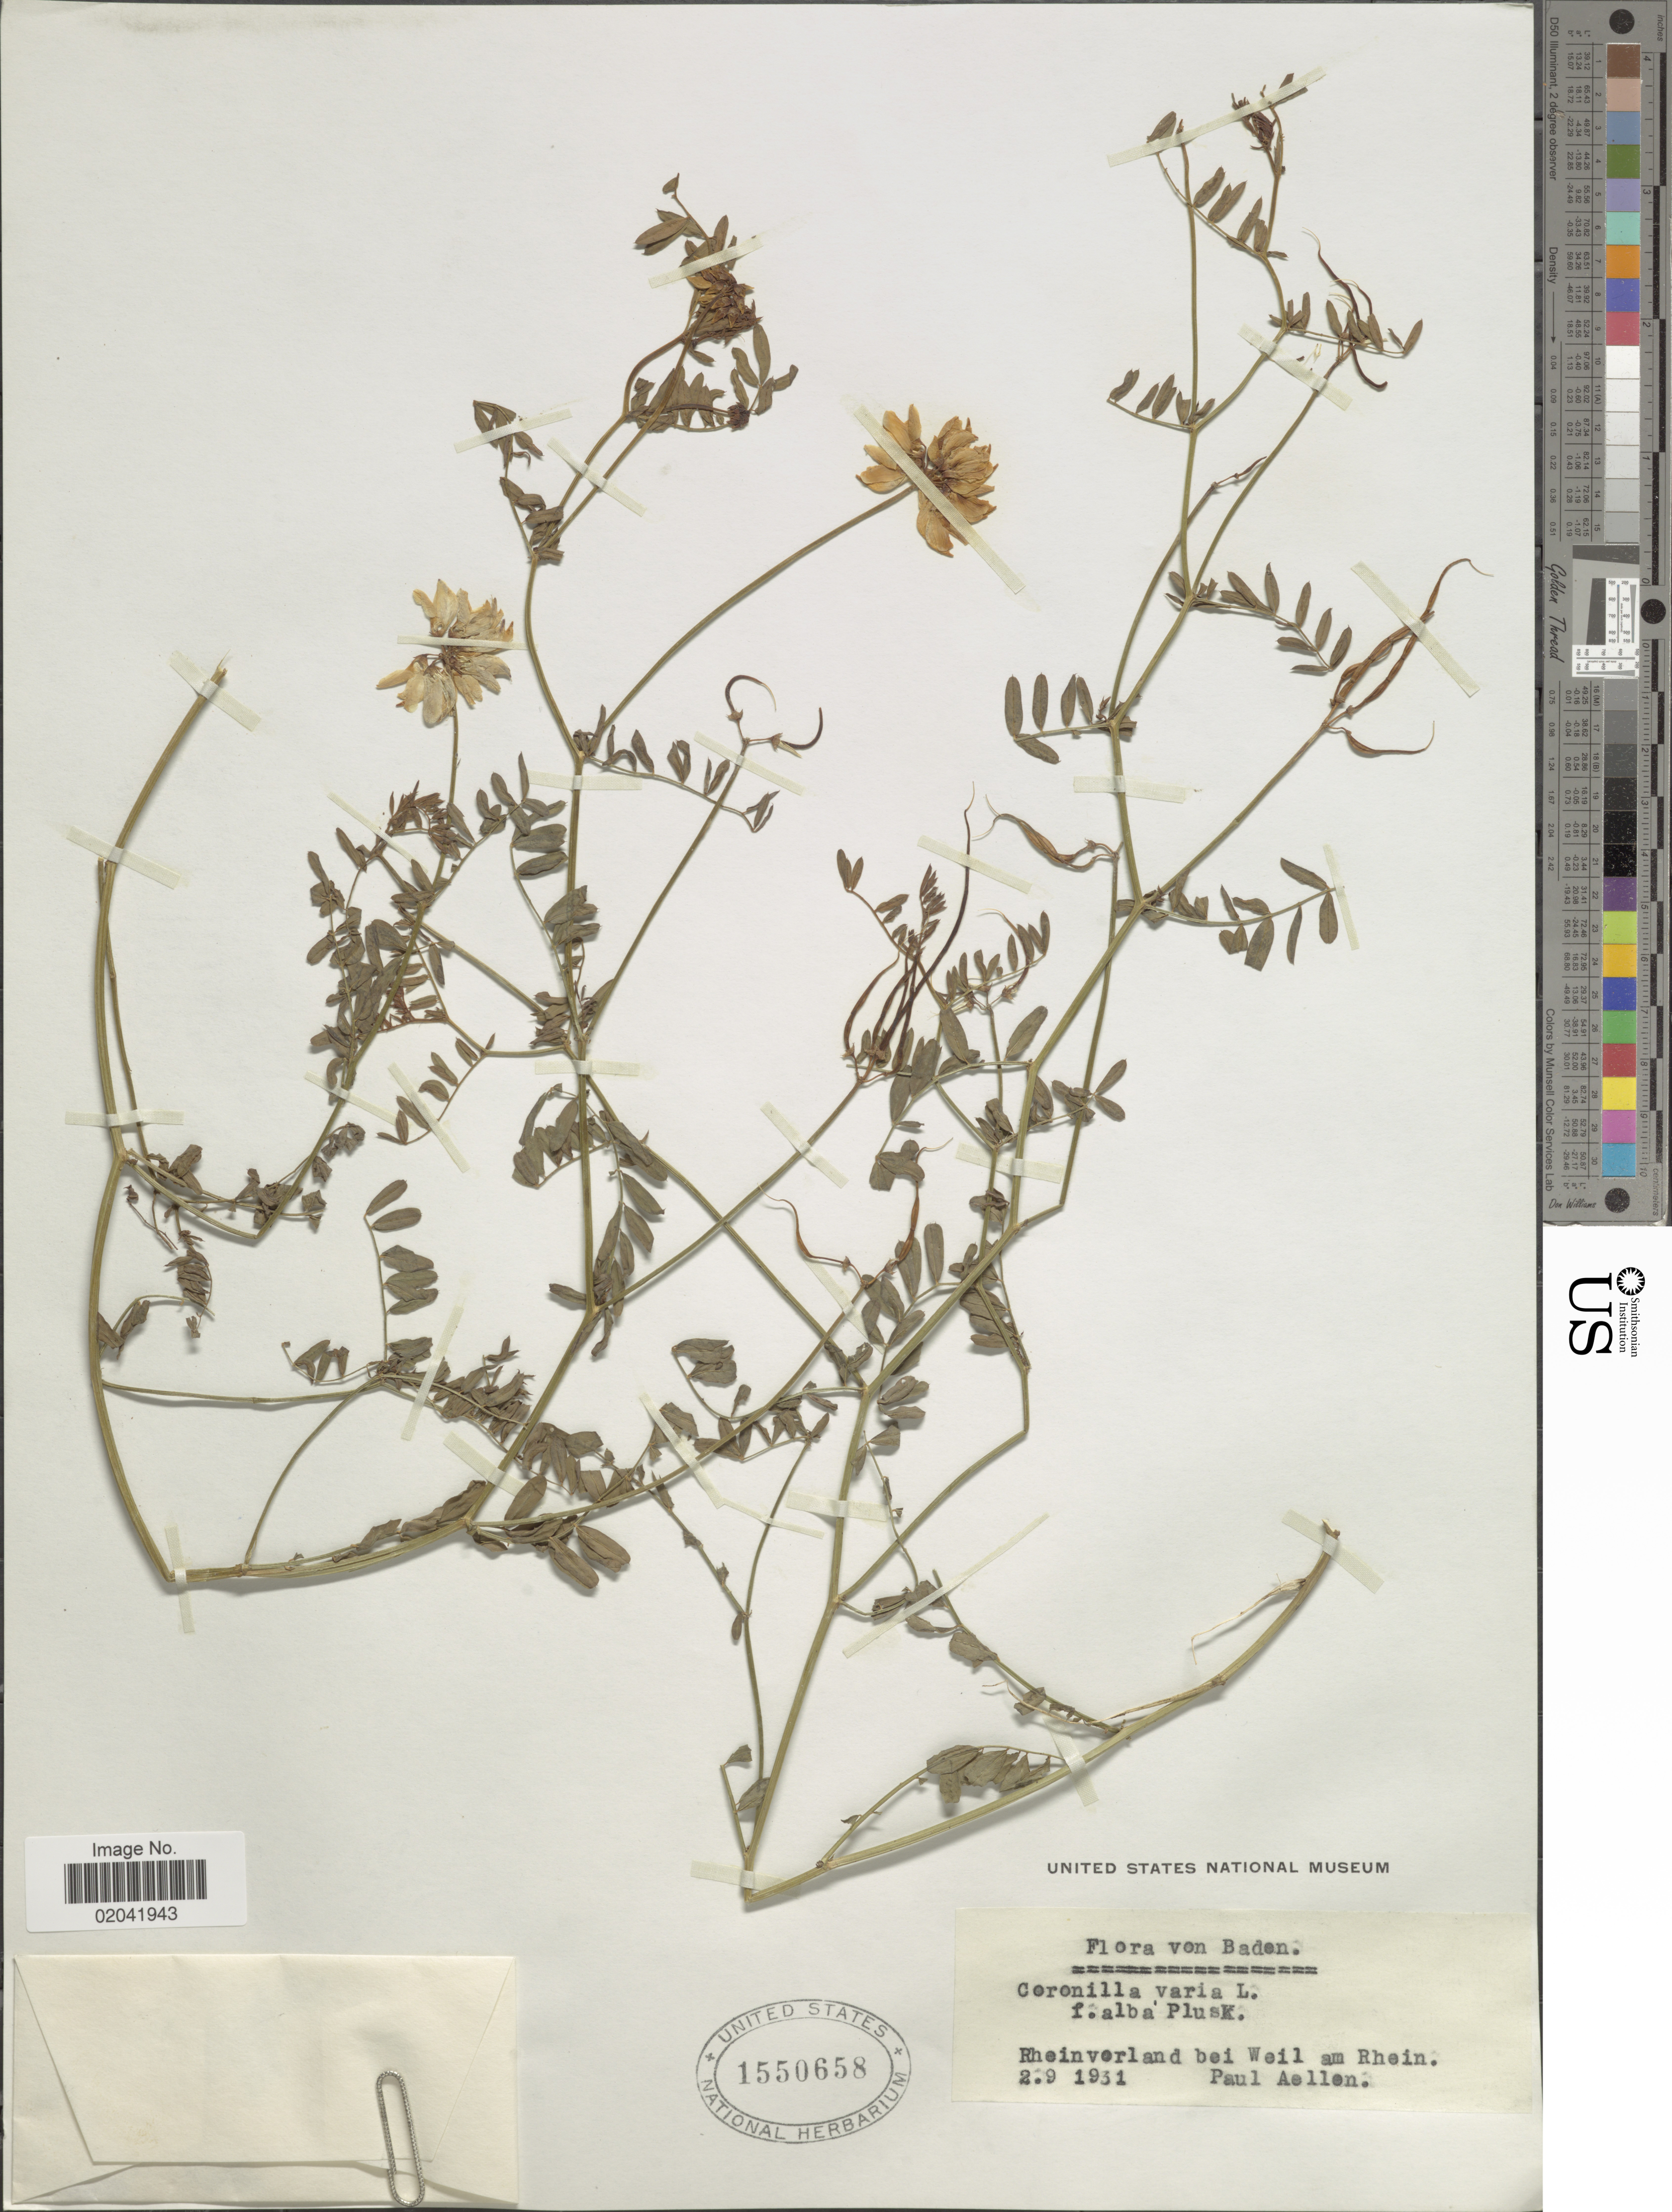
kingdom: Plantae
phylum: Tracheophyta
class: Magnoliopsida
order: Fabales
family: Fabaceae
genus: Coronilla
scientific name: Coronilla varia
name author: L.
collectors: P. Aellen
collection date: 1931-09-02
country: Germany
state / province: Baden-Württemberg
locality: Baden, Rheinvrland bei Weil am Rhein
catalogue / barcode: US 1550658